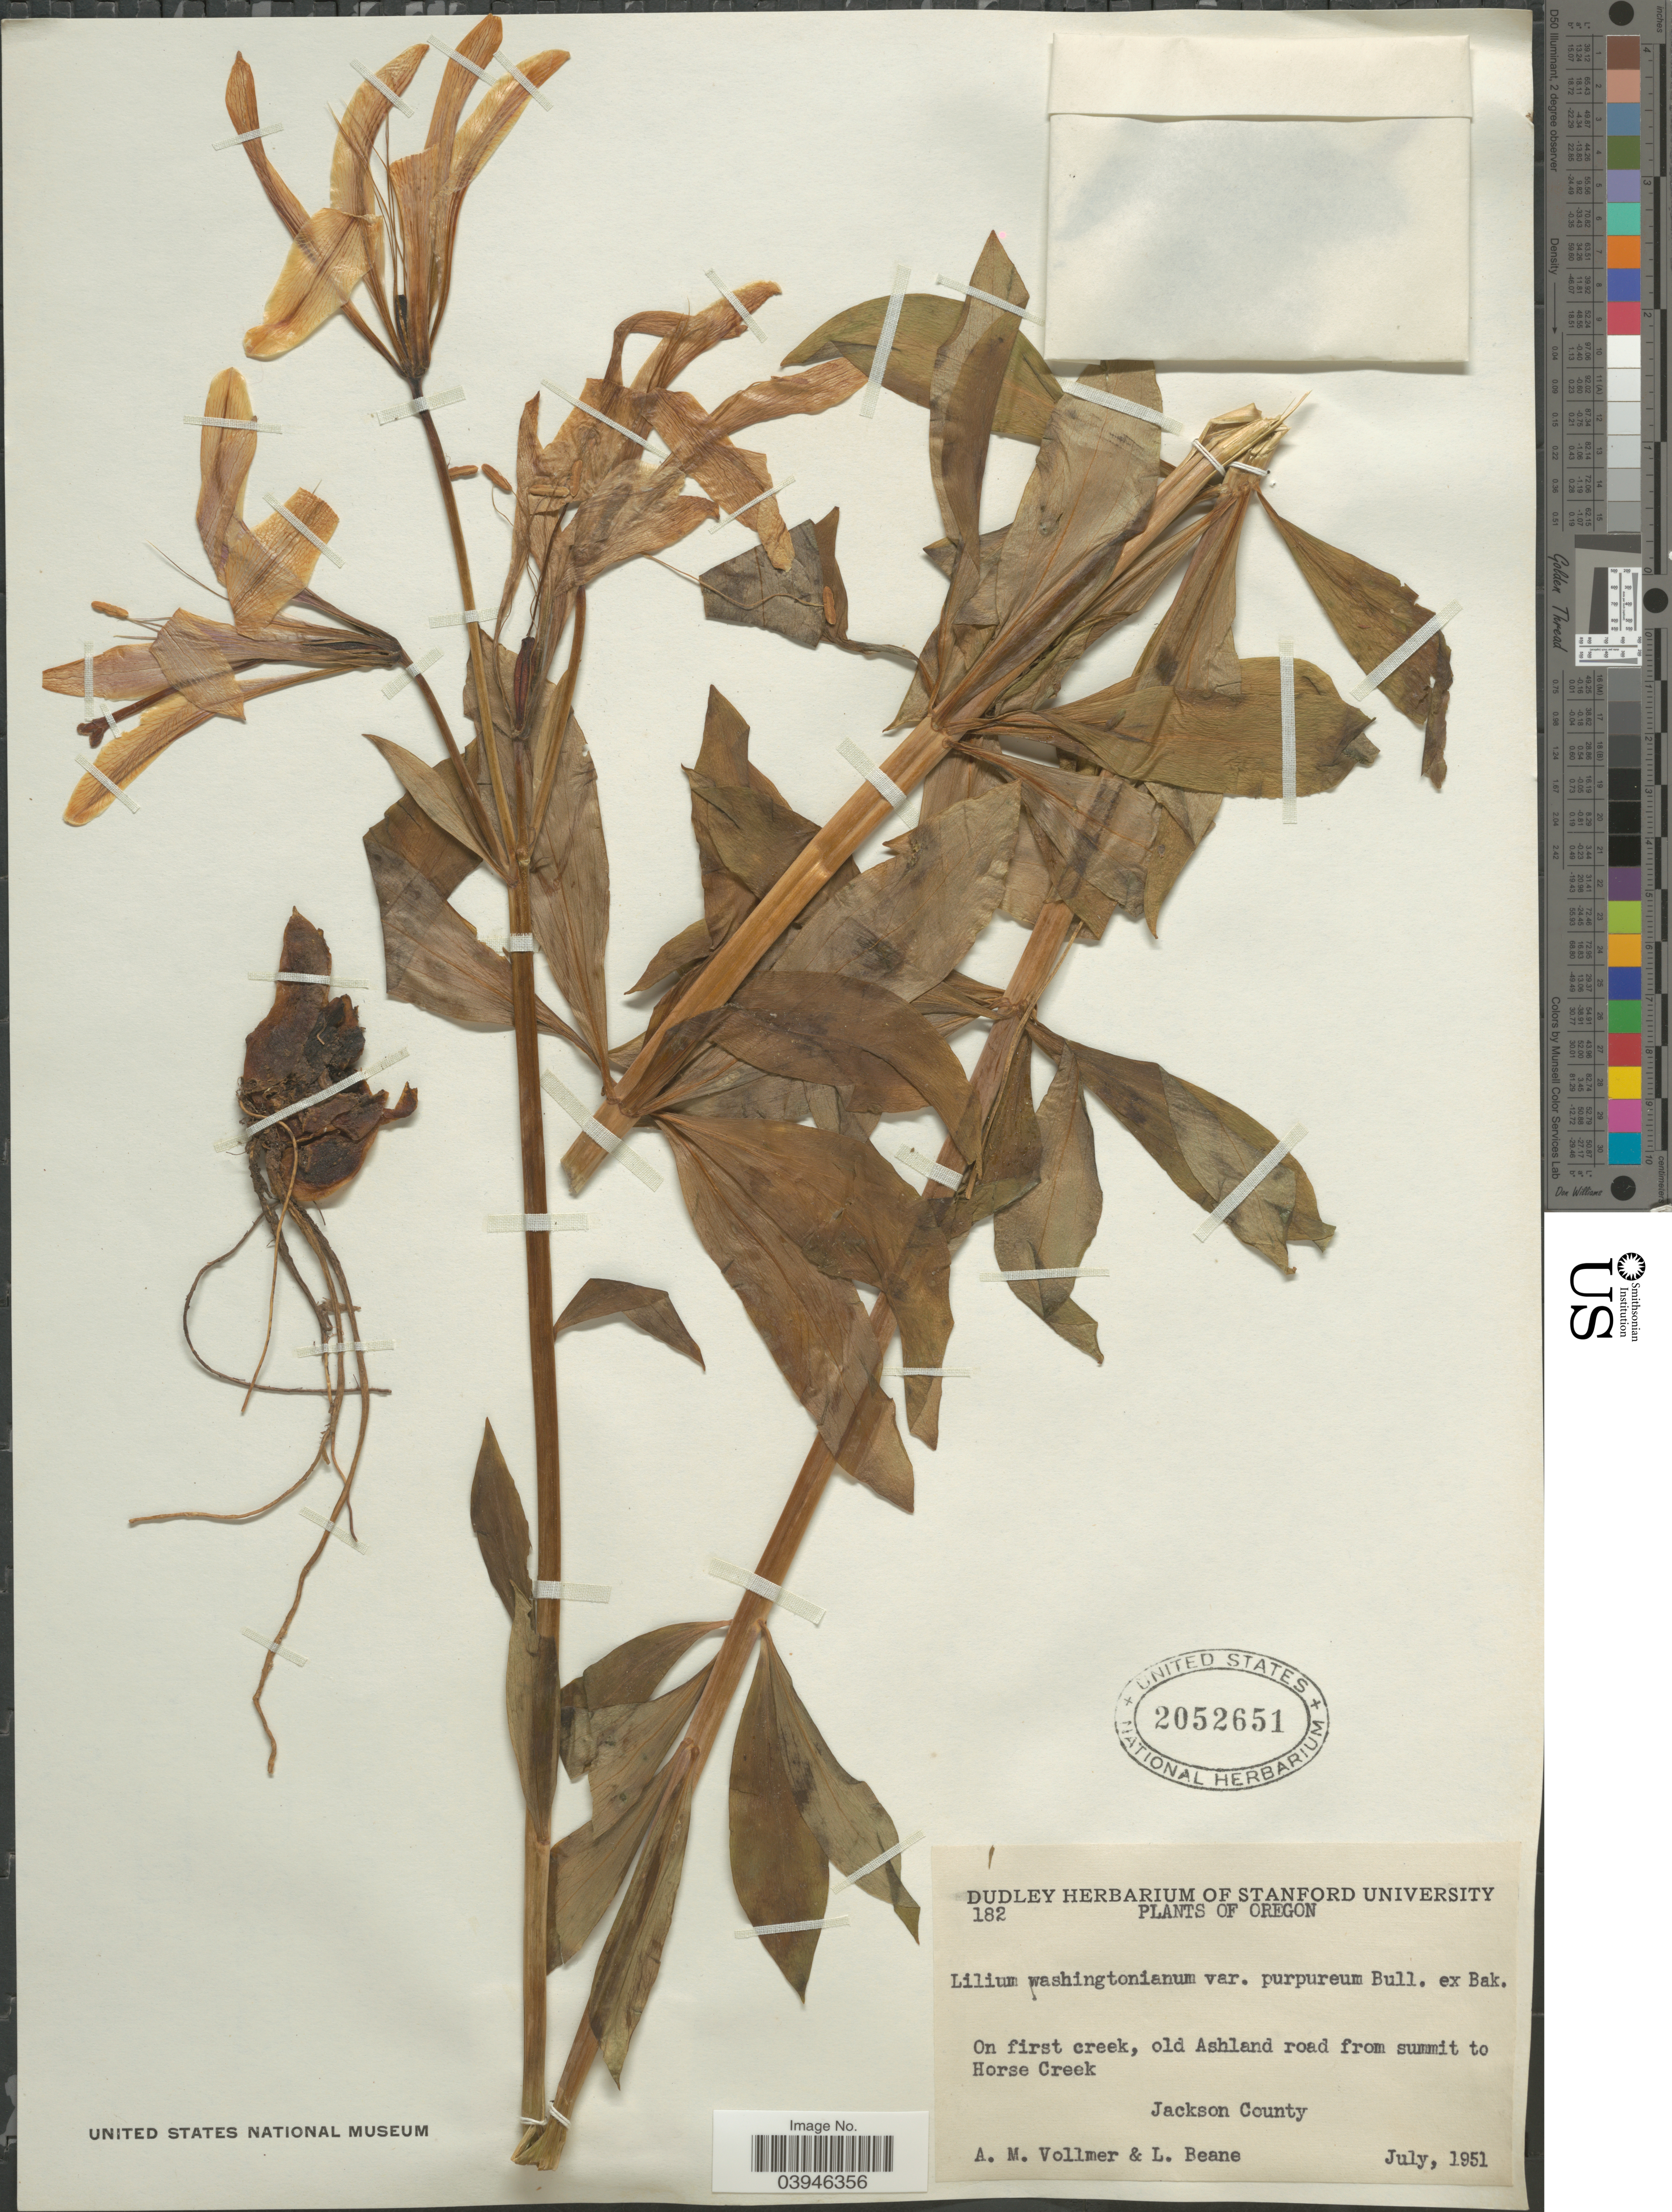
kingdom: Plantae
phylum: Tracheophyta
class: Liliopsida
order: Liliales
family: Liliaceae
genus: Lilium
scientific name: Lilium washingtonianum subsp. purpurascens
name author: (Stearn) M.W. Skinner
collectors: A. Vollmer & L. Beane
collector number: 182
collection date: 1951-07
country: United States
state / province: Oregon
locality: On first creek, old Ashland road from summit to Horse Creek. Jackson County.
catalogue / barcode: US 2052651